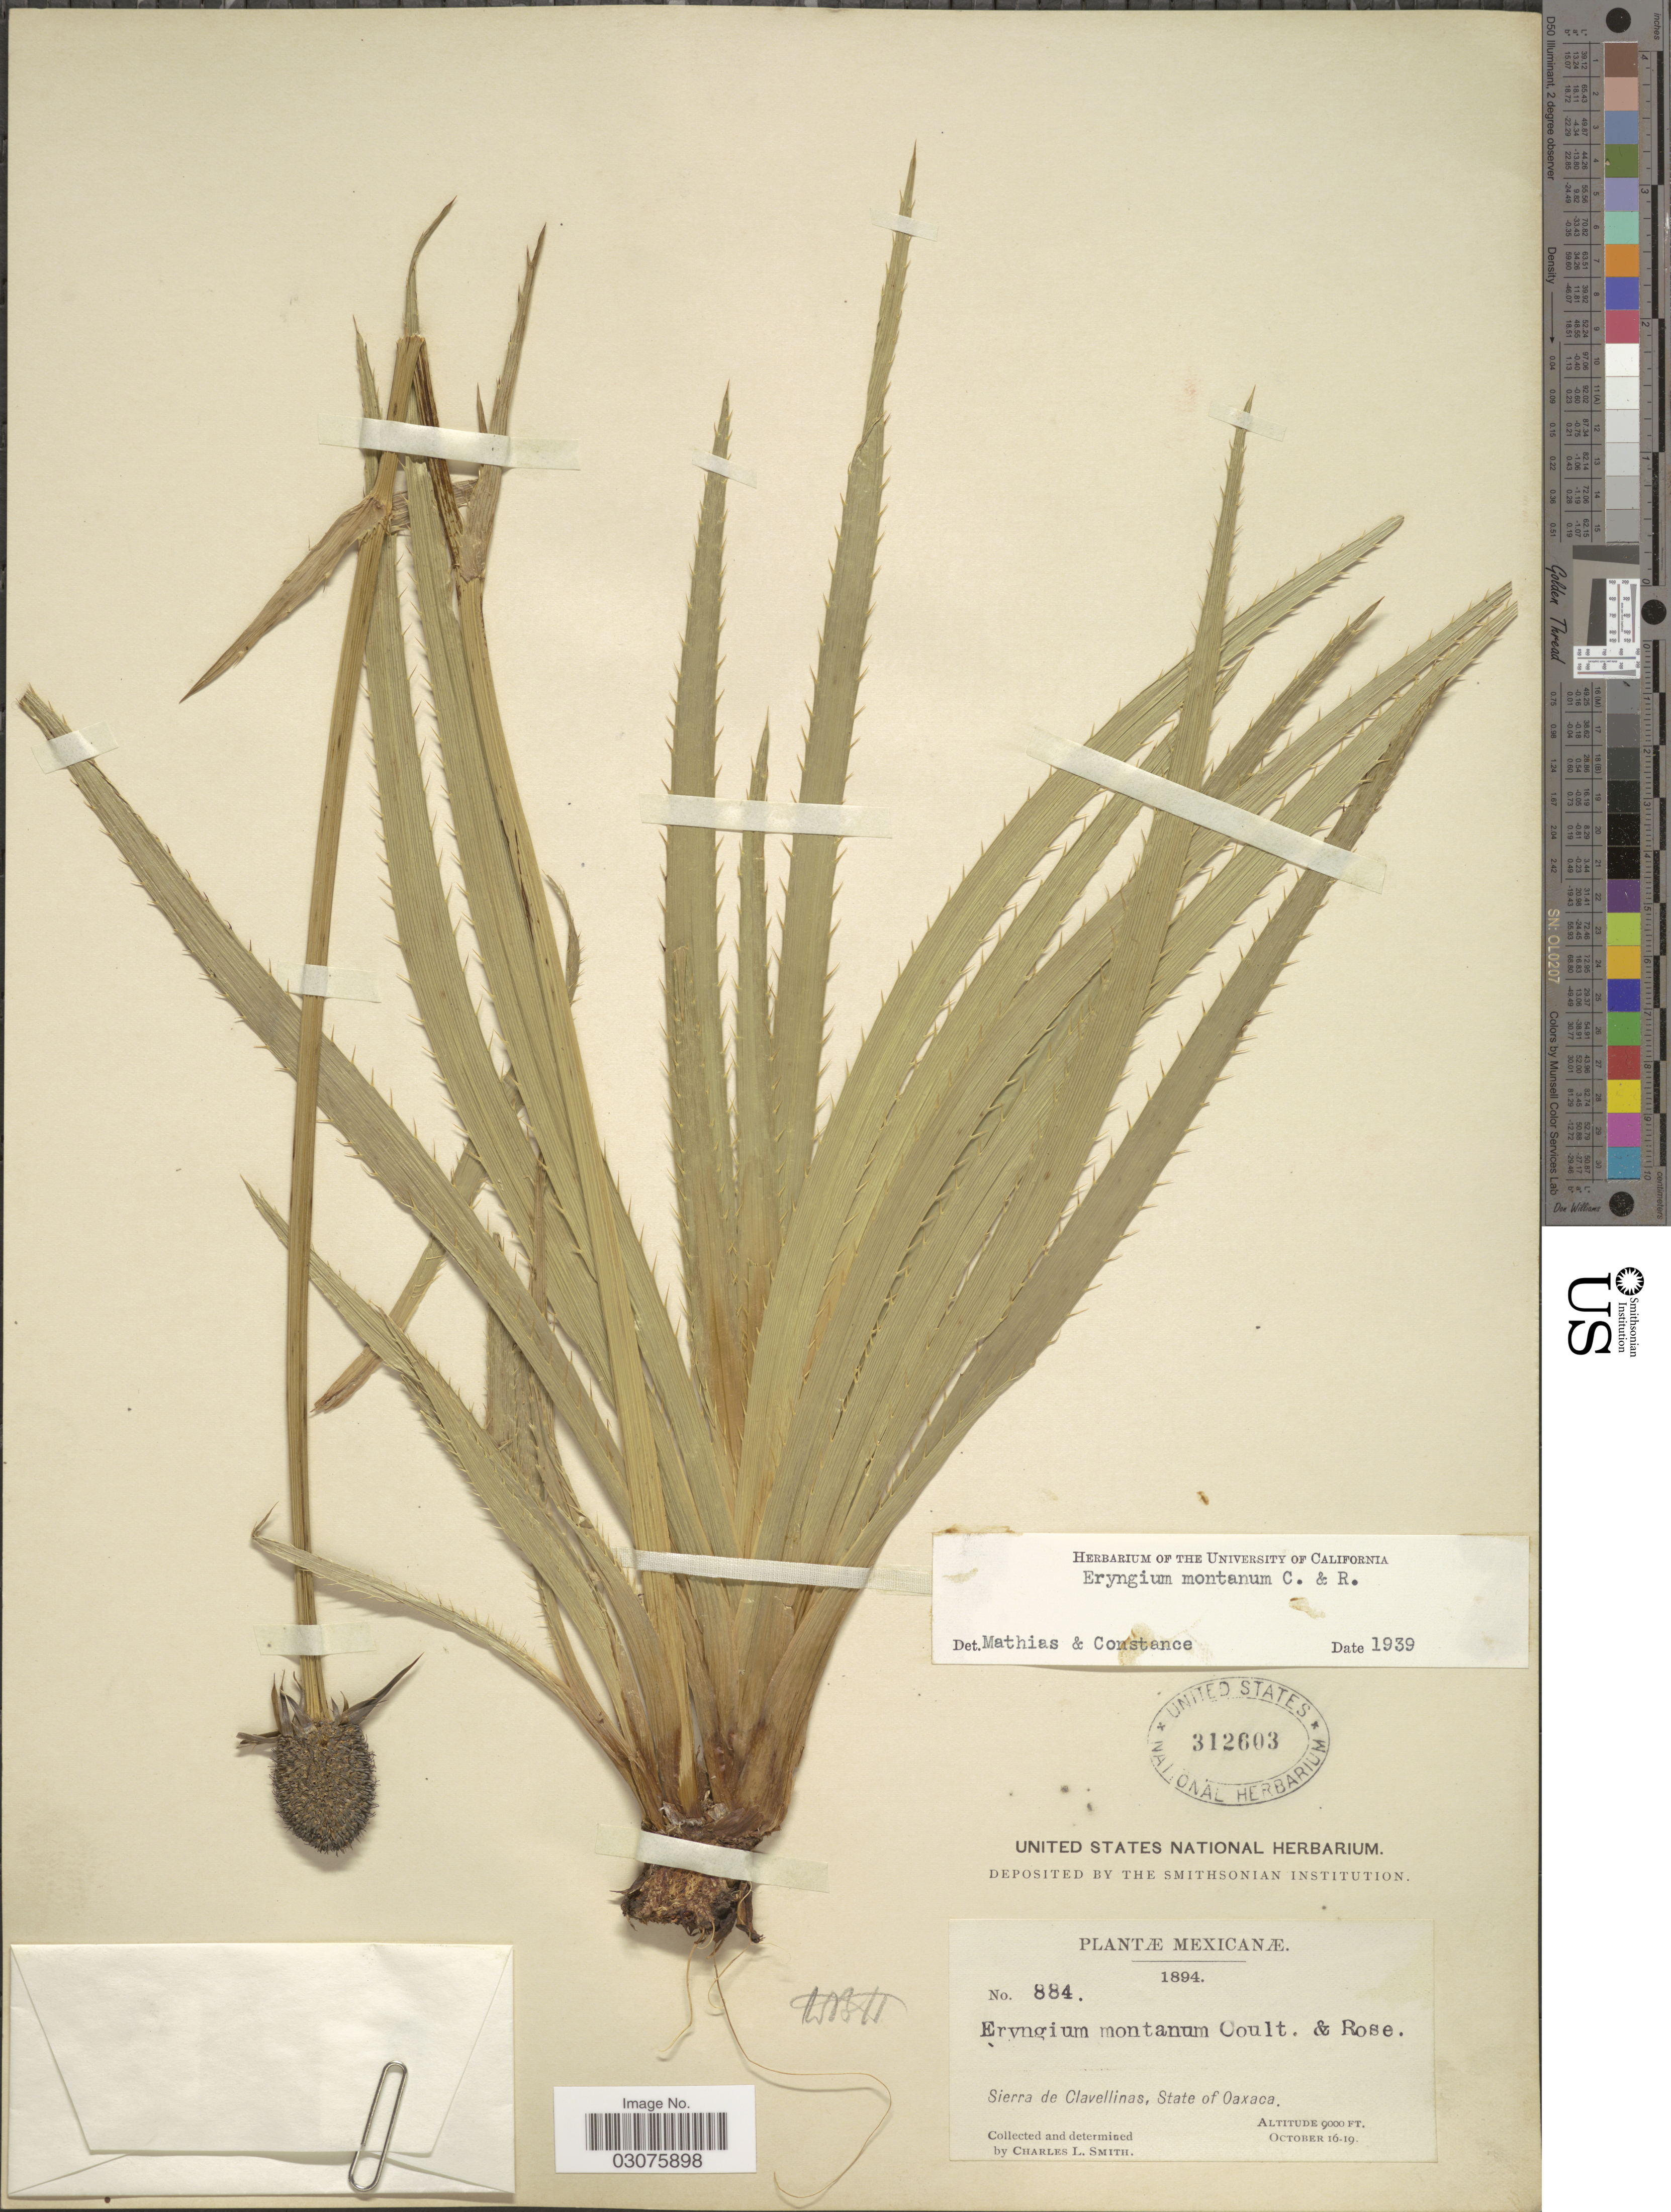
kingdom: Plantae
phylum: Tracheophyta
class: Magnoliopsida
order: Apiales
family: Apiaceae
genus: Eryngium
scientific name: Eryngium montanum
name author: J.M. Coult. & Rose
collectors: C. L. Smith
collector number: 884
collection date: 1894-10-16/1894-10-19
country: Mexico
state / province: Oaxaca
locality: Sierra de Clavellinas, State of Oaxaca.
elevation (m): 2743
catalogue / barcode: US 312603